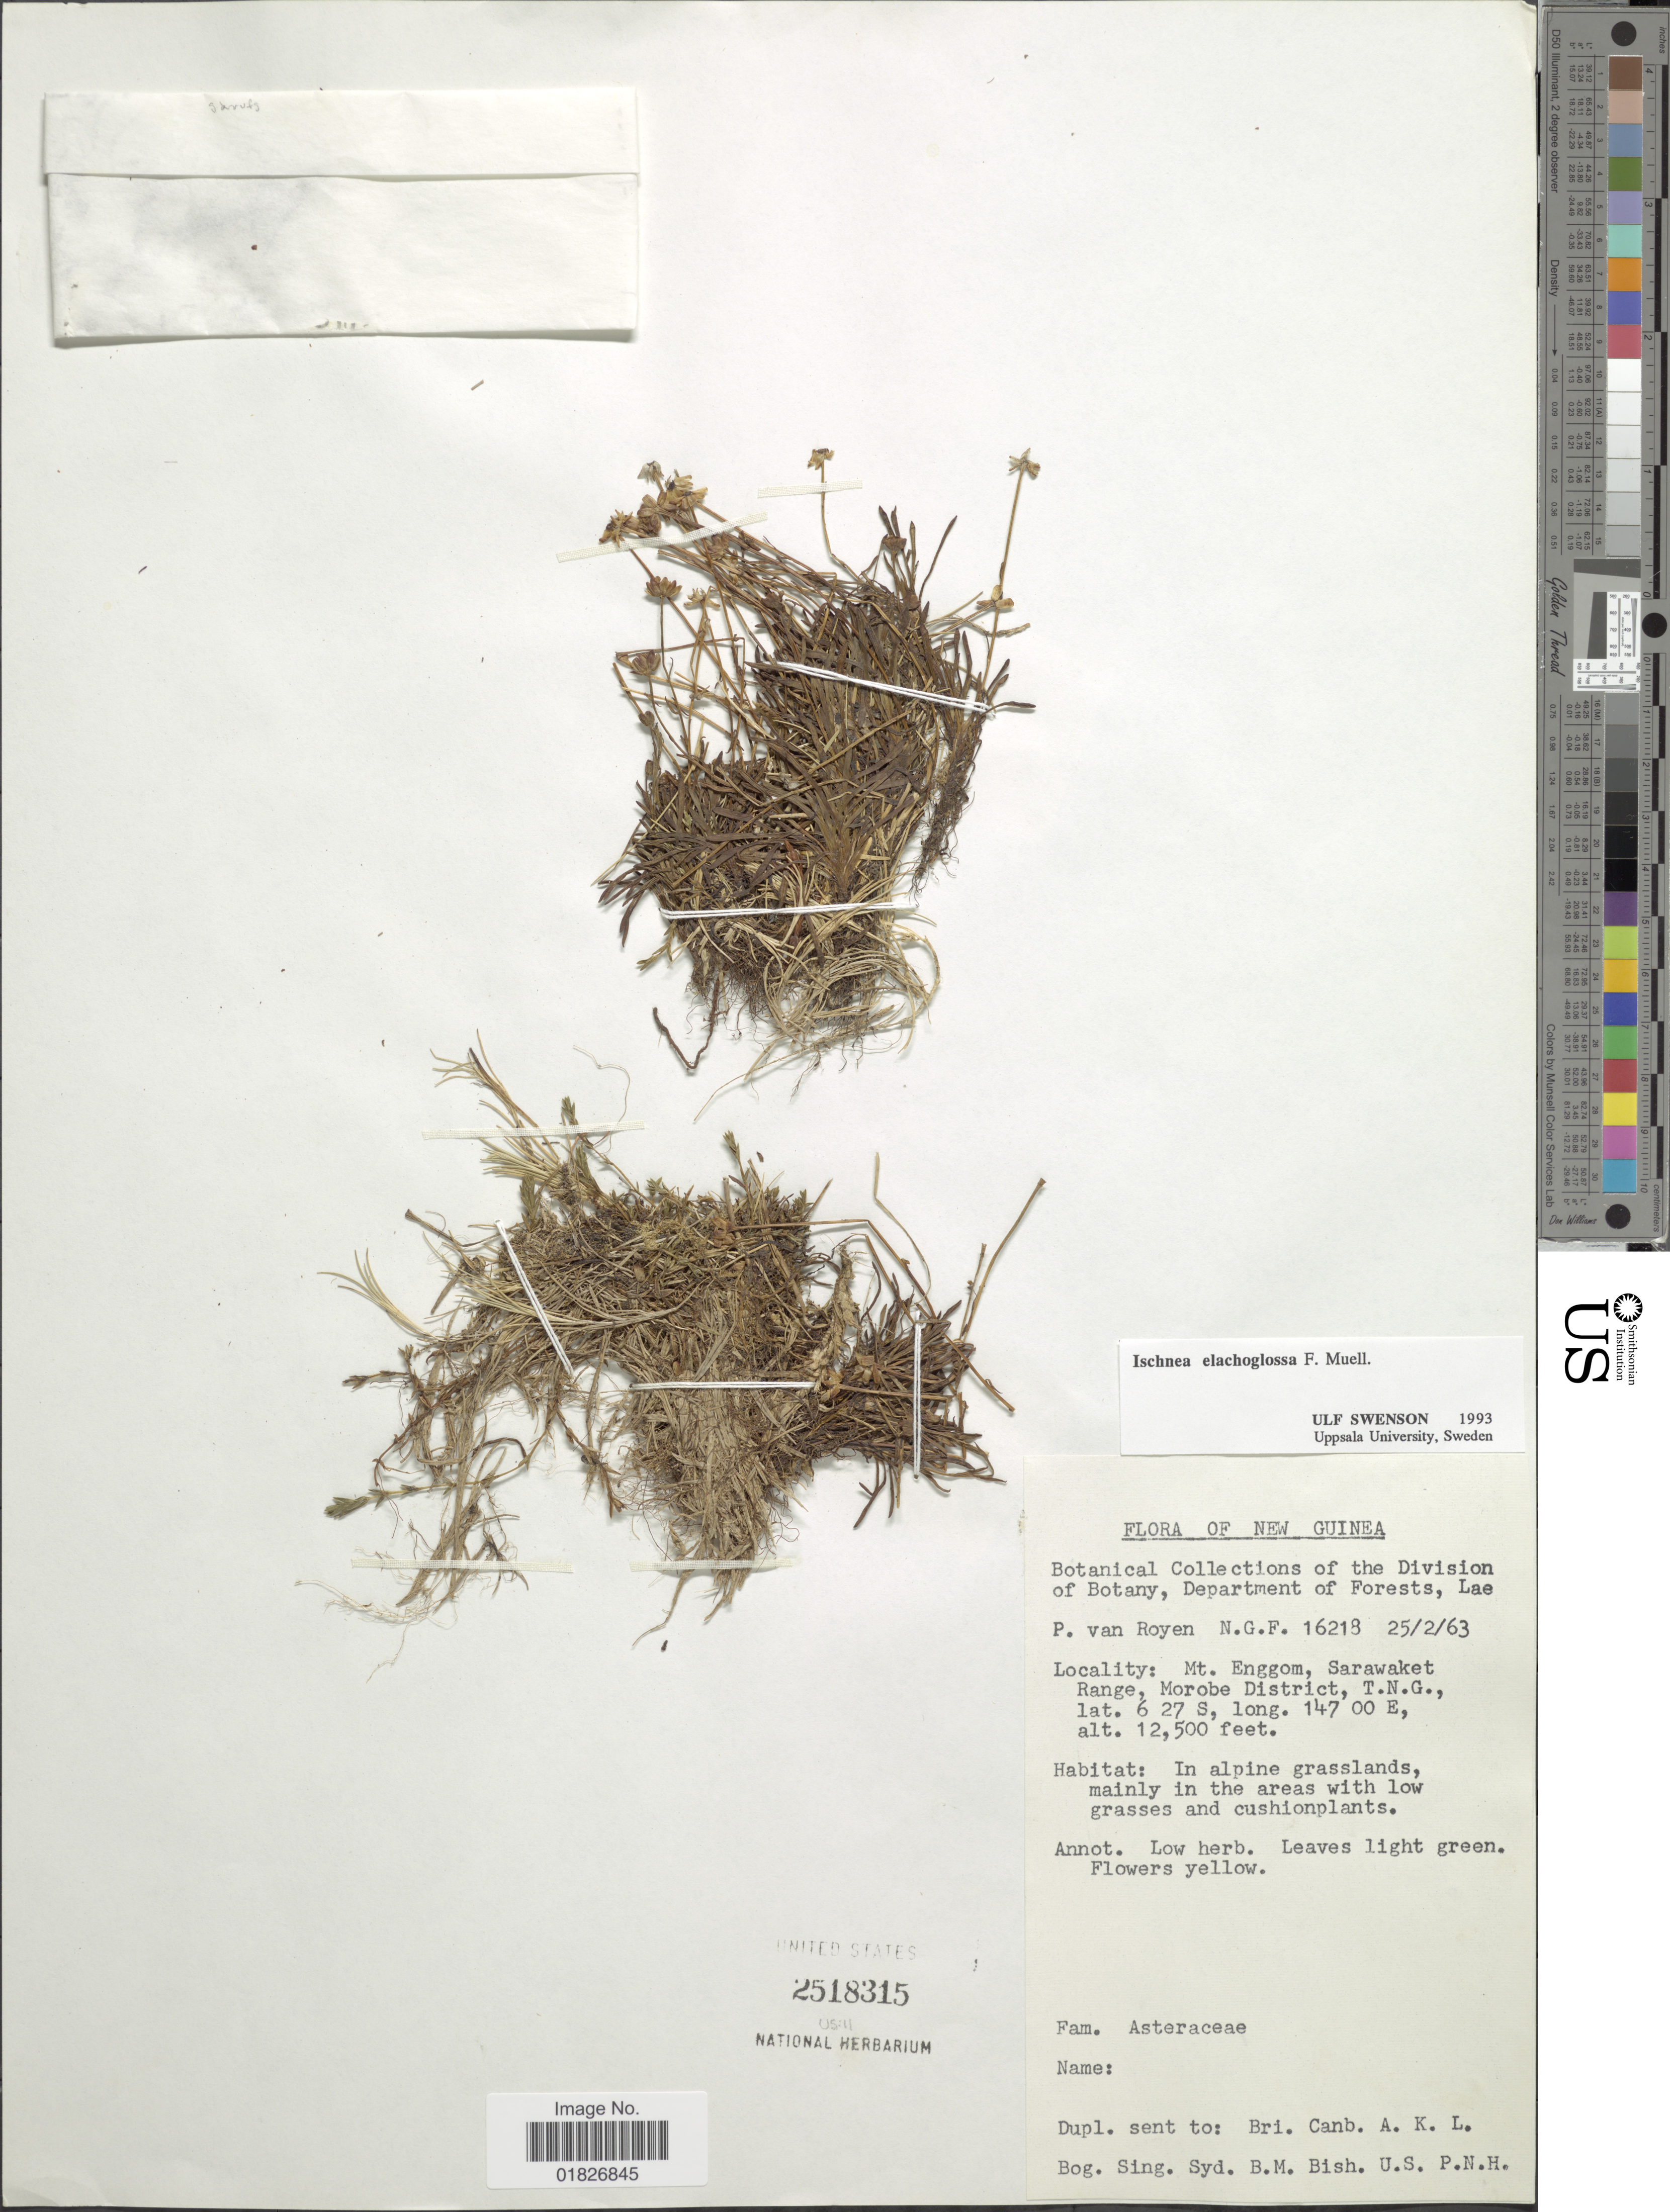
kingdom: Plantae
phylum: Tracheophyta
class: Magnoliopsida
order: Asterales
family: Asteraceae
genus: Ischnea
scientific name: Ischnea elachoglossa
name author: F. Muell.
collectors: P. van Royen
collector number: N.G.F.16218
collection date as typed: Transcribed d/m/y: 25/2/63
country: Papua New Guinea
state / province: Morobe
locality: New Guinea, Mt. Enggom, Sarawaket Range, T. N> G.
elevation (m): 3810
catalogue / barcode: US 2518315